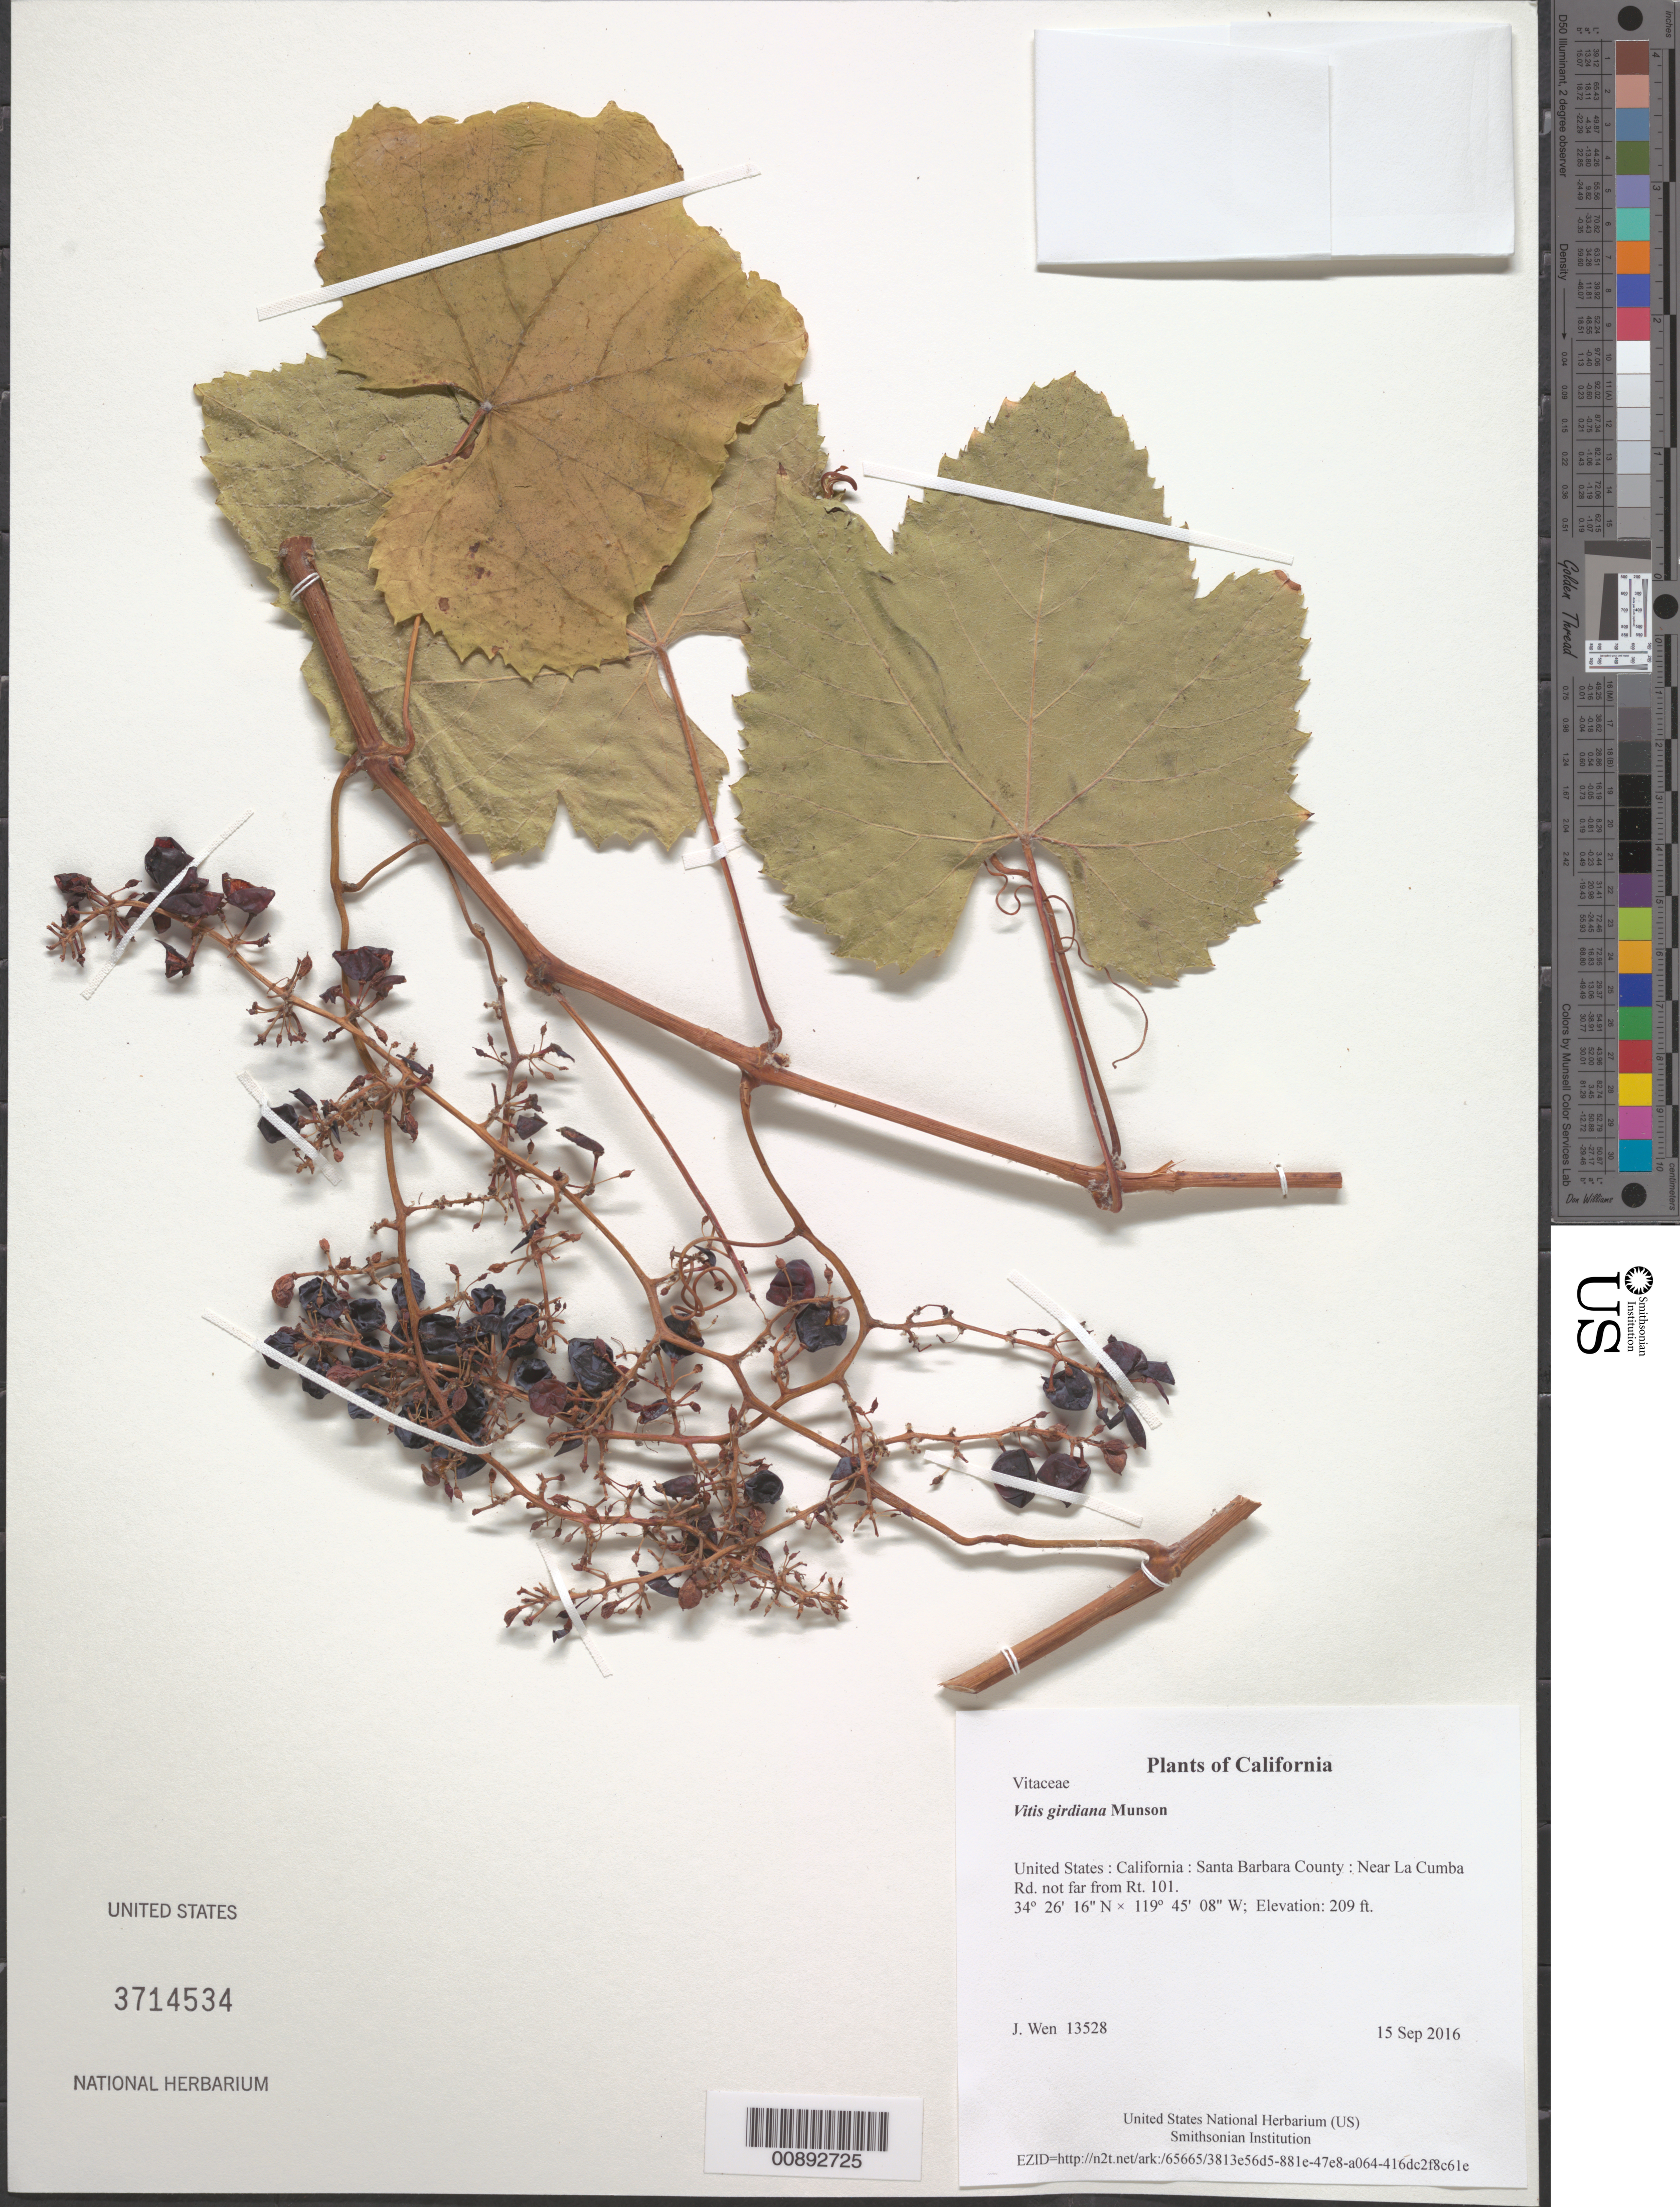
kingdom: Plantae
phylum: Tracheophyta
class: Magnoliopsida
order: Vitales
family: Vitaceae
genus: Vitis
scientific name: Vitis girdiana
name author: Munson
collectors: J. Wen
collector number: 13528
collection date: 2016-09-15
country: United States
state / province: California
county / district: Santa Barbara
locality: Near La Cumba Rd. not far from Rt. 101.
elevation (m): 64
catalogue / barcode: US 3714534